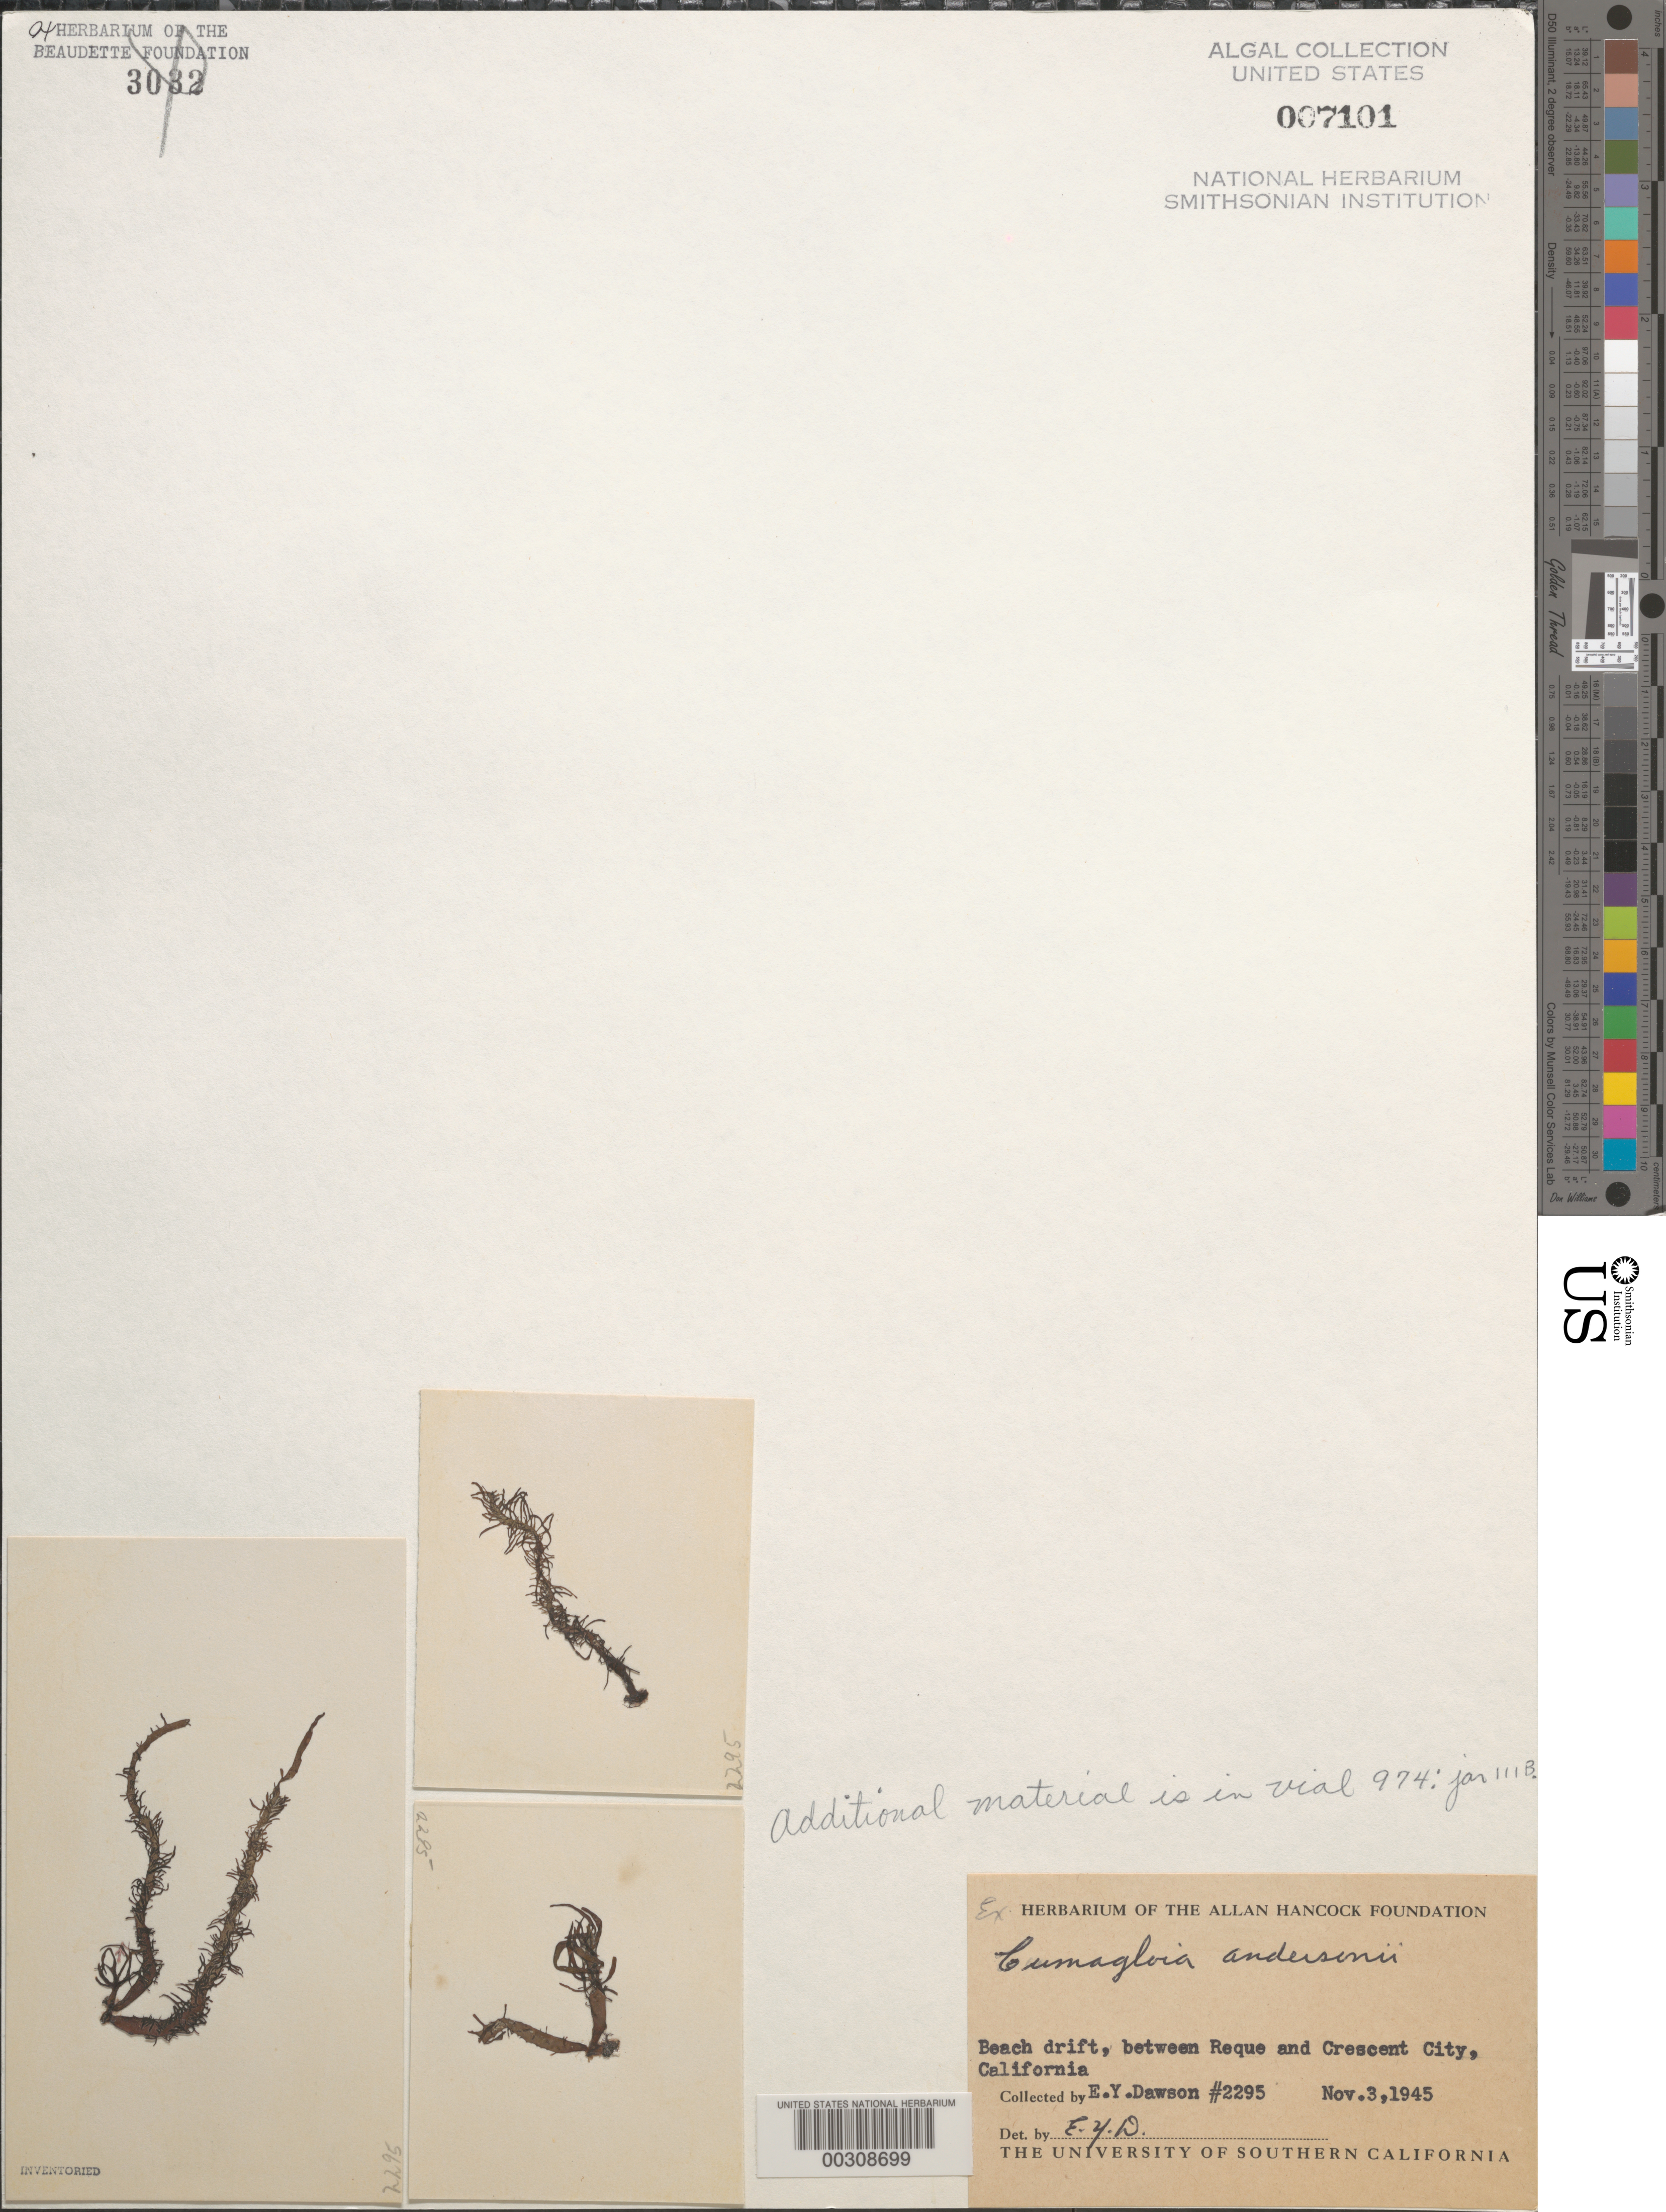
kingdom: Plantae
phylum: Rhodophyta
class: Florideophyceae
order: Nemaliales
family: Liagoraceae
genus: Cumagloia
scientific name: Cumagloia andersonii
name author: (Farl.) Setch. & N.L. Gardner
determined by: Dawson, E. Y.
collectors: E. Y. Dawson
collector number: EYD 2295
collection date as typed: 03 Nov 1945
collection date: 1945-11-03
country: United States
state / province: California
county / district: Del Norte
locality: Between Reque and Crescent City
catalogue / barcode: US 7101